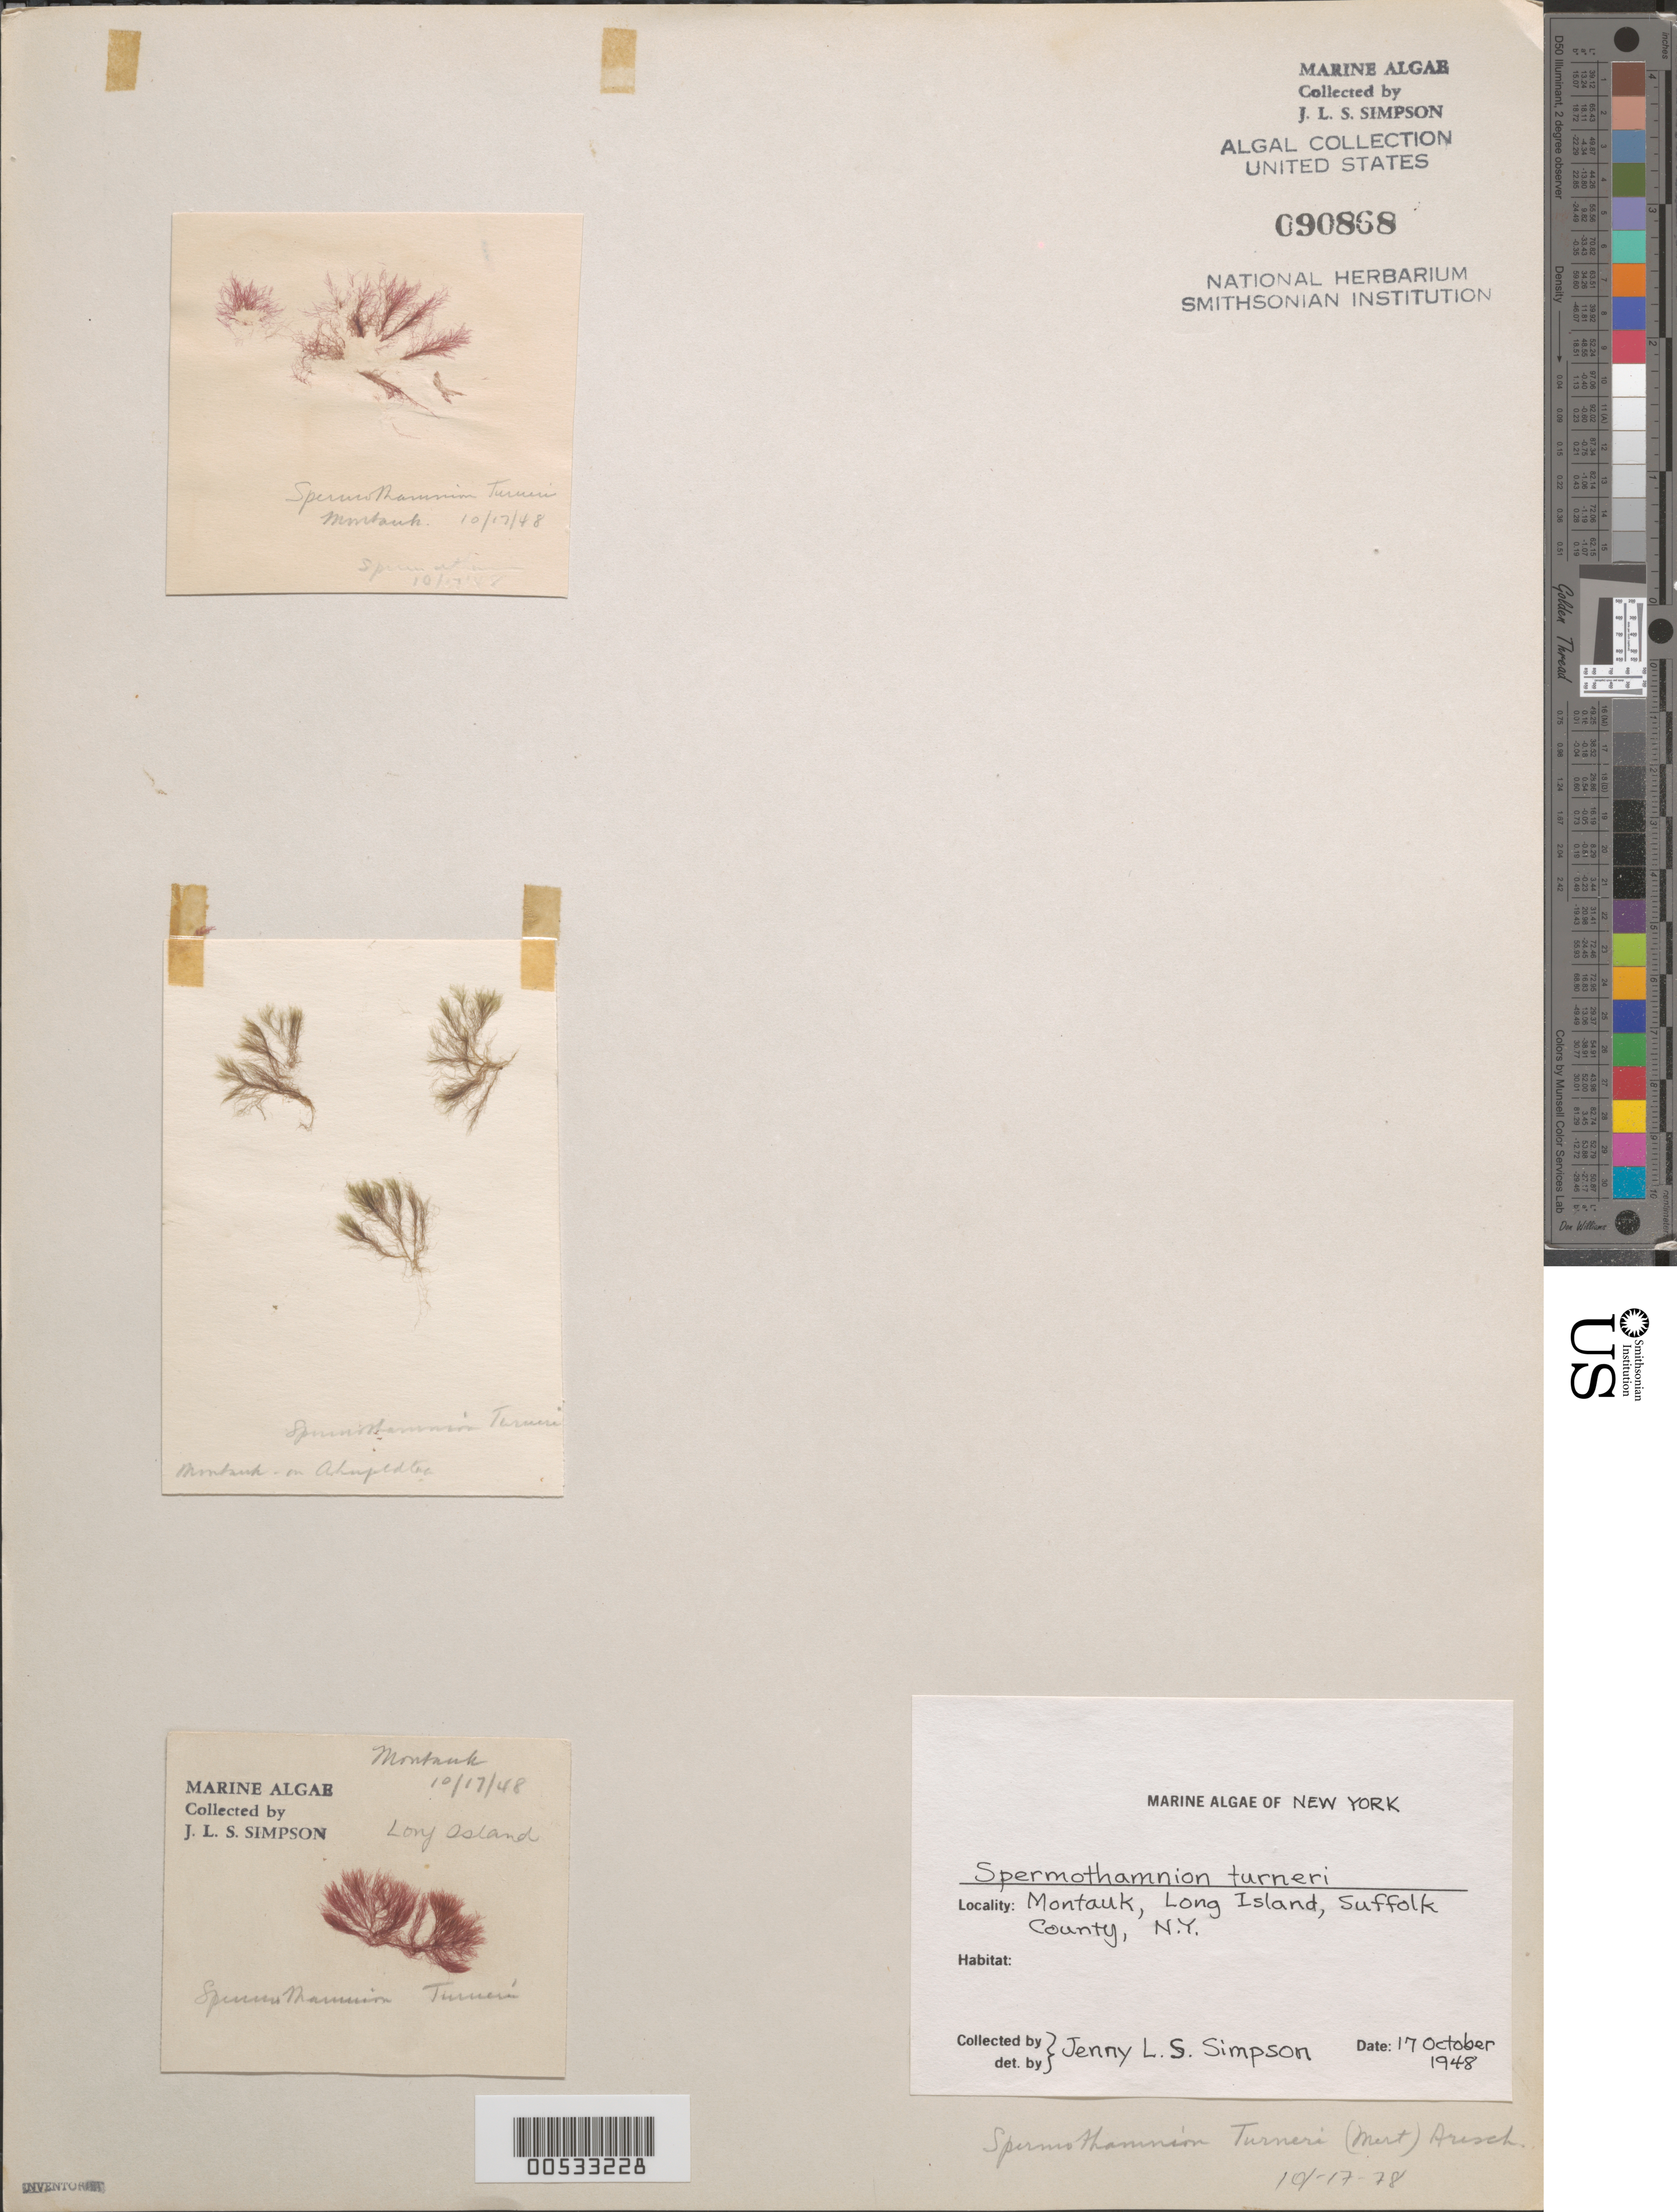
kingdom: Plantae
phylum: Rhodophyta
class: Florideophyceae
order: Ceramiales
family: Ceramiaceae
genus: Scagelothamnion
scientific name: Scagelothamnion turneri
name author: (Mert. ex Roth) A. Athanasiadis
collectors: J. Simpson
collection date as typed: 17 Oct 1948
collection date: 1948-10-17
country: United States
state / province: New York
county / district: Suffolk County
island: Long Island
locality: Montauk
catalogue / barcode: US 90868